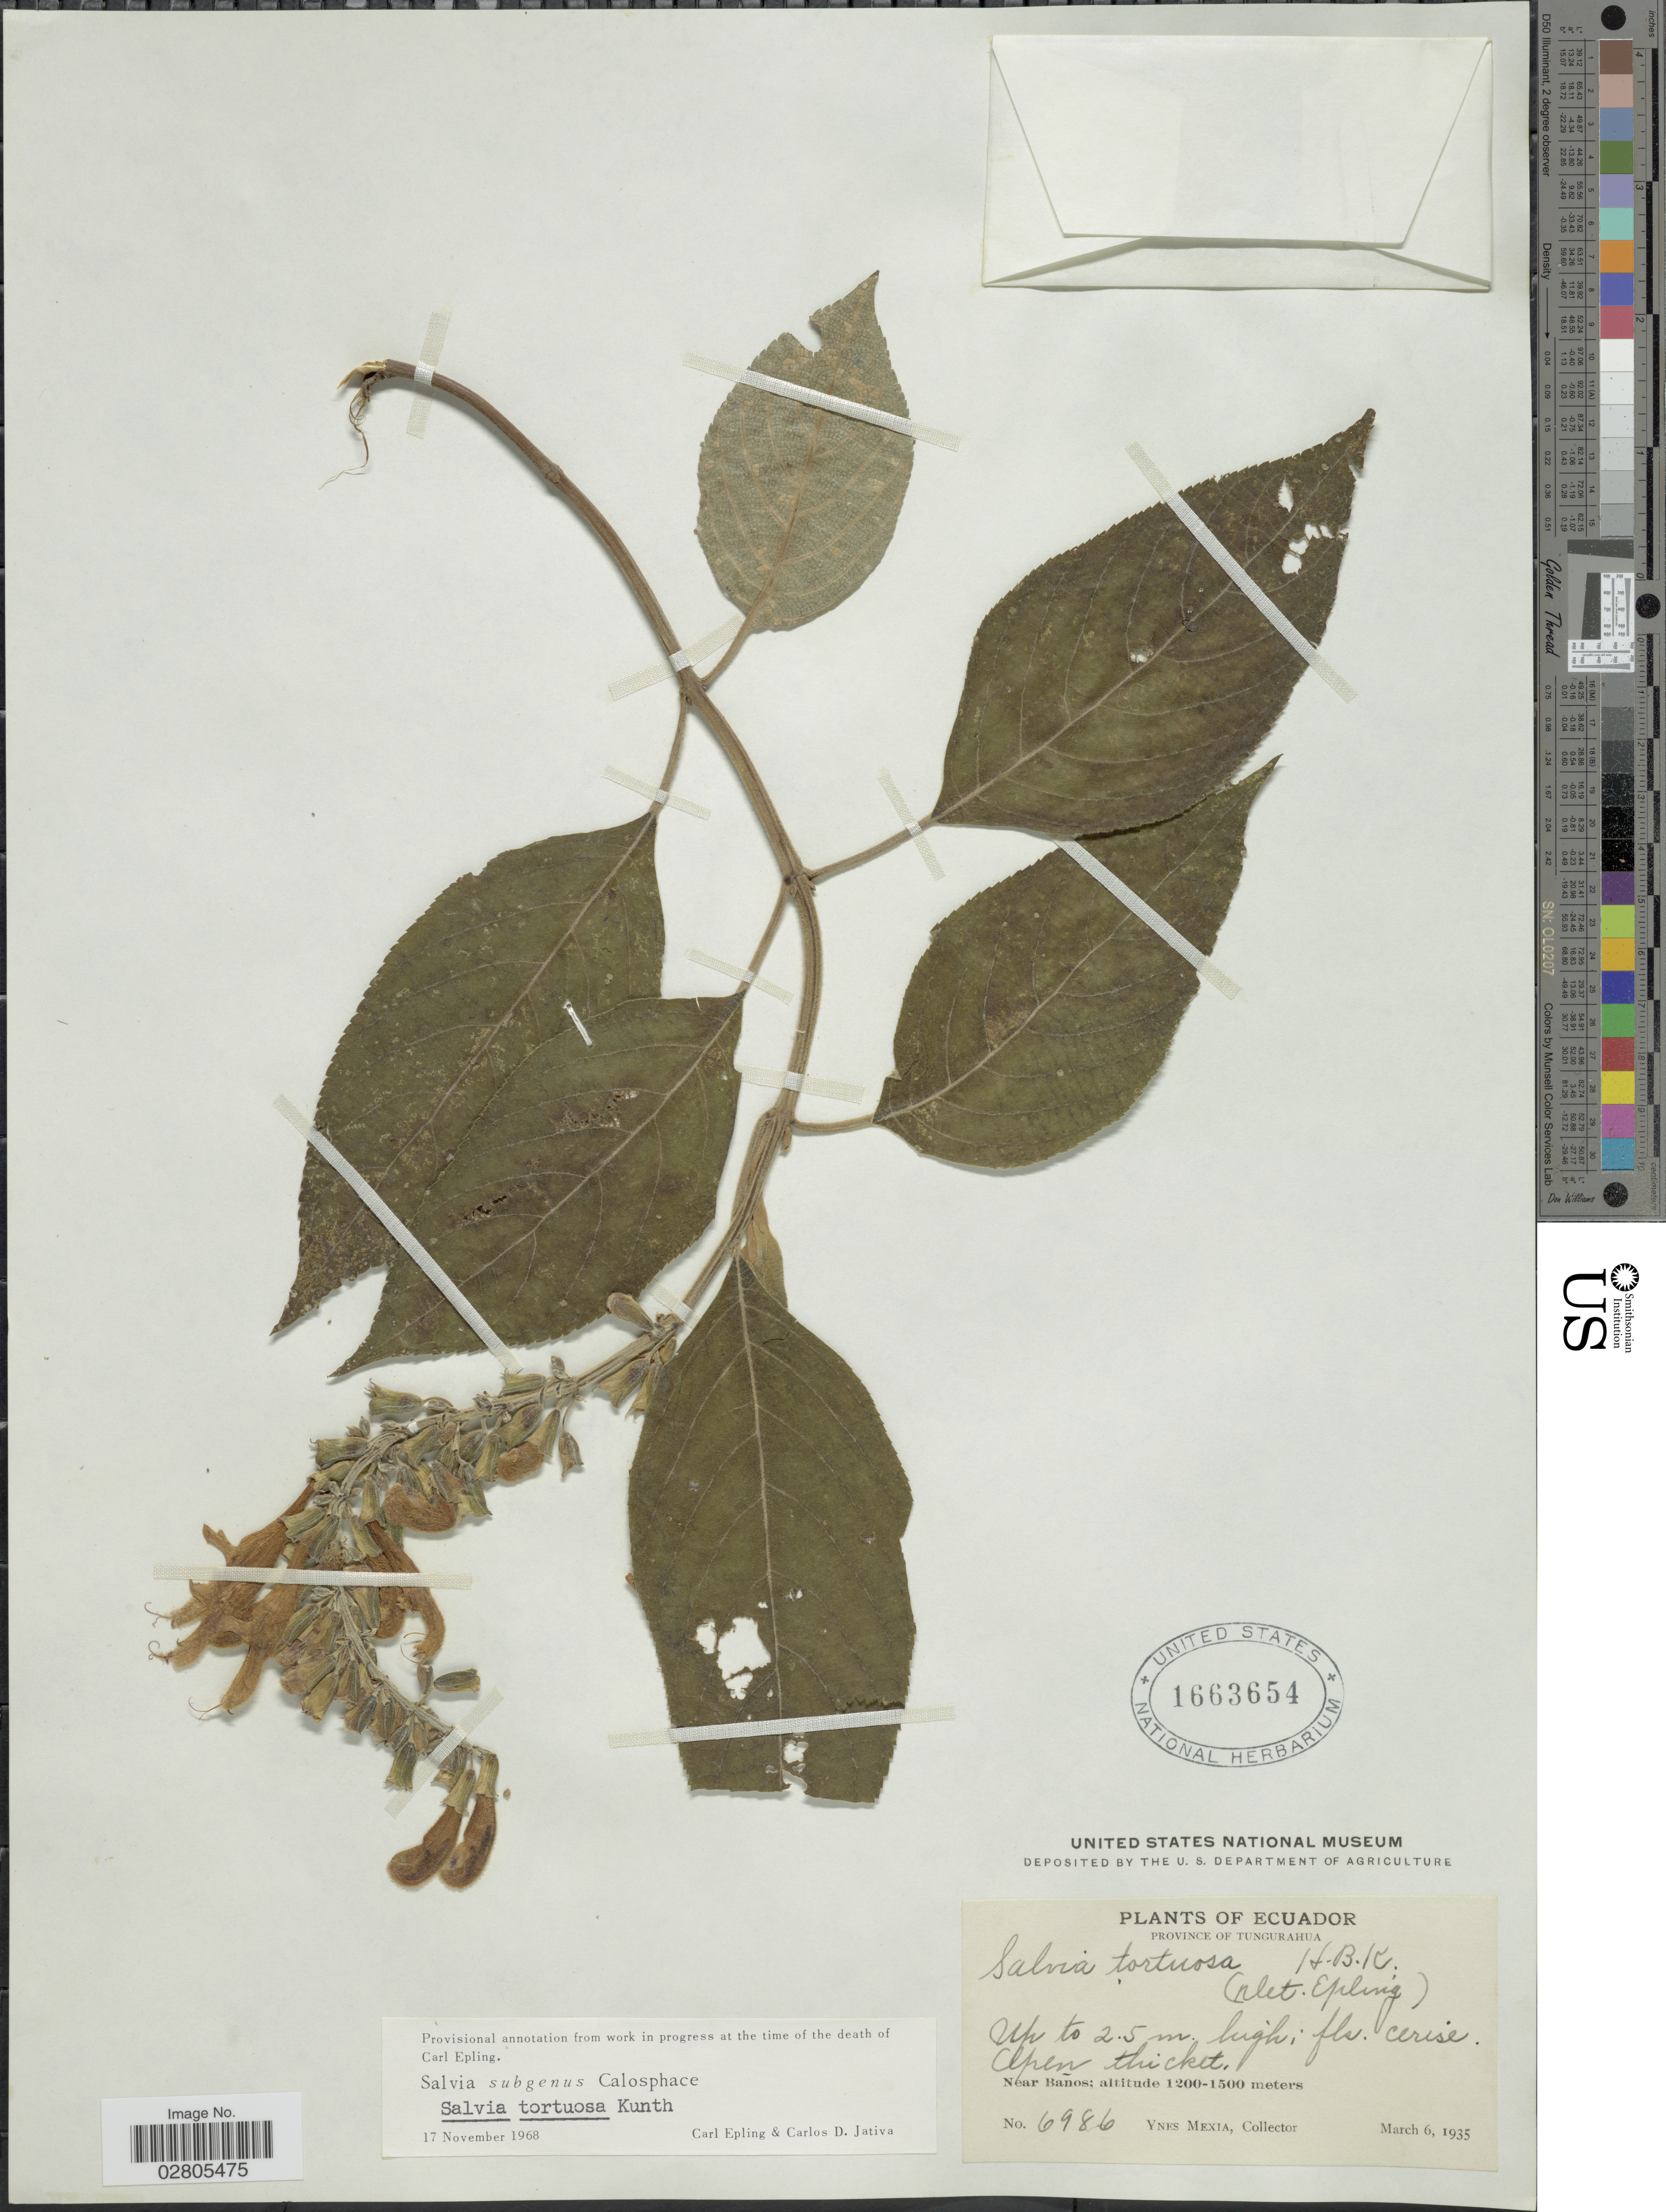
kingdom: Plantae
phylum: Tracheophyta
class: Magnoliopsida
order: Lamiales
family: Lamiaceae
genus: Salvia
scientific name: Salvia tortuosa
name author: Kunth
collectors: Y. Mexia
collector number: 6986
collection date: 1935-03-06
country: Ecuador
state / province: Tungurahua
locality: Province of Tungurahua. Near Baños.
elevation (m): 1200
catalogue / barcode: US 1663654